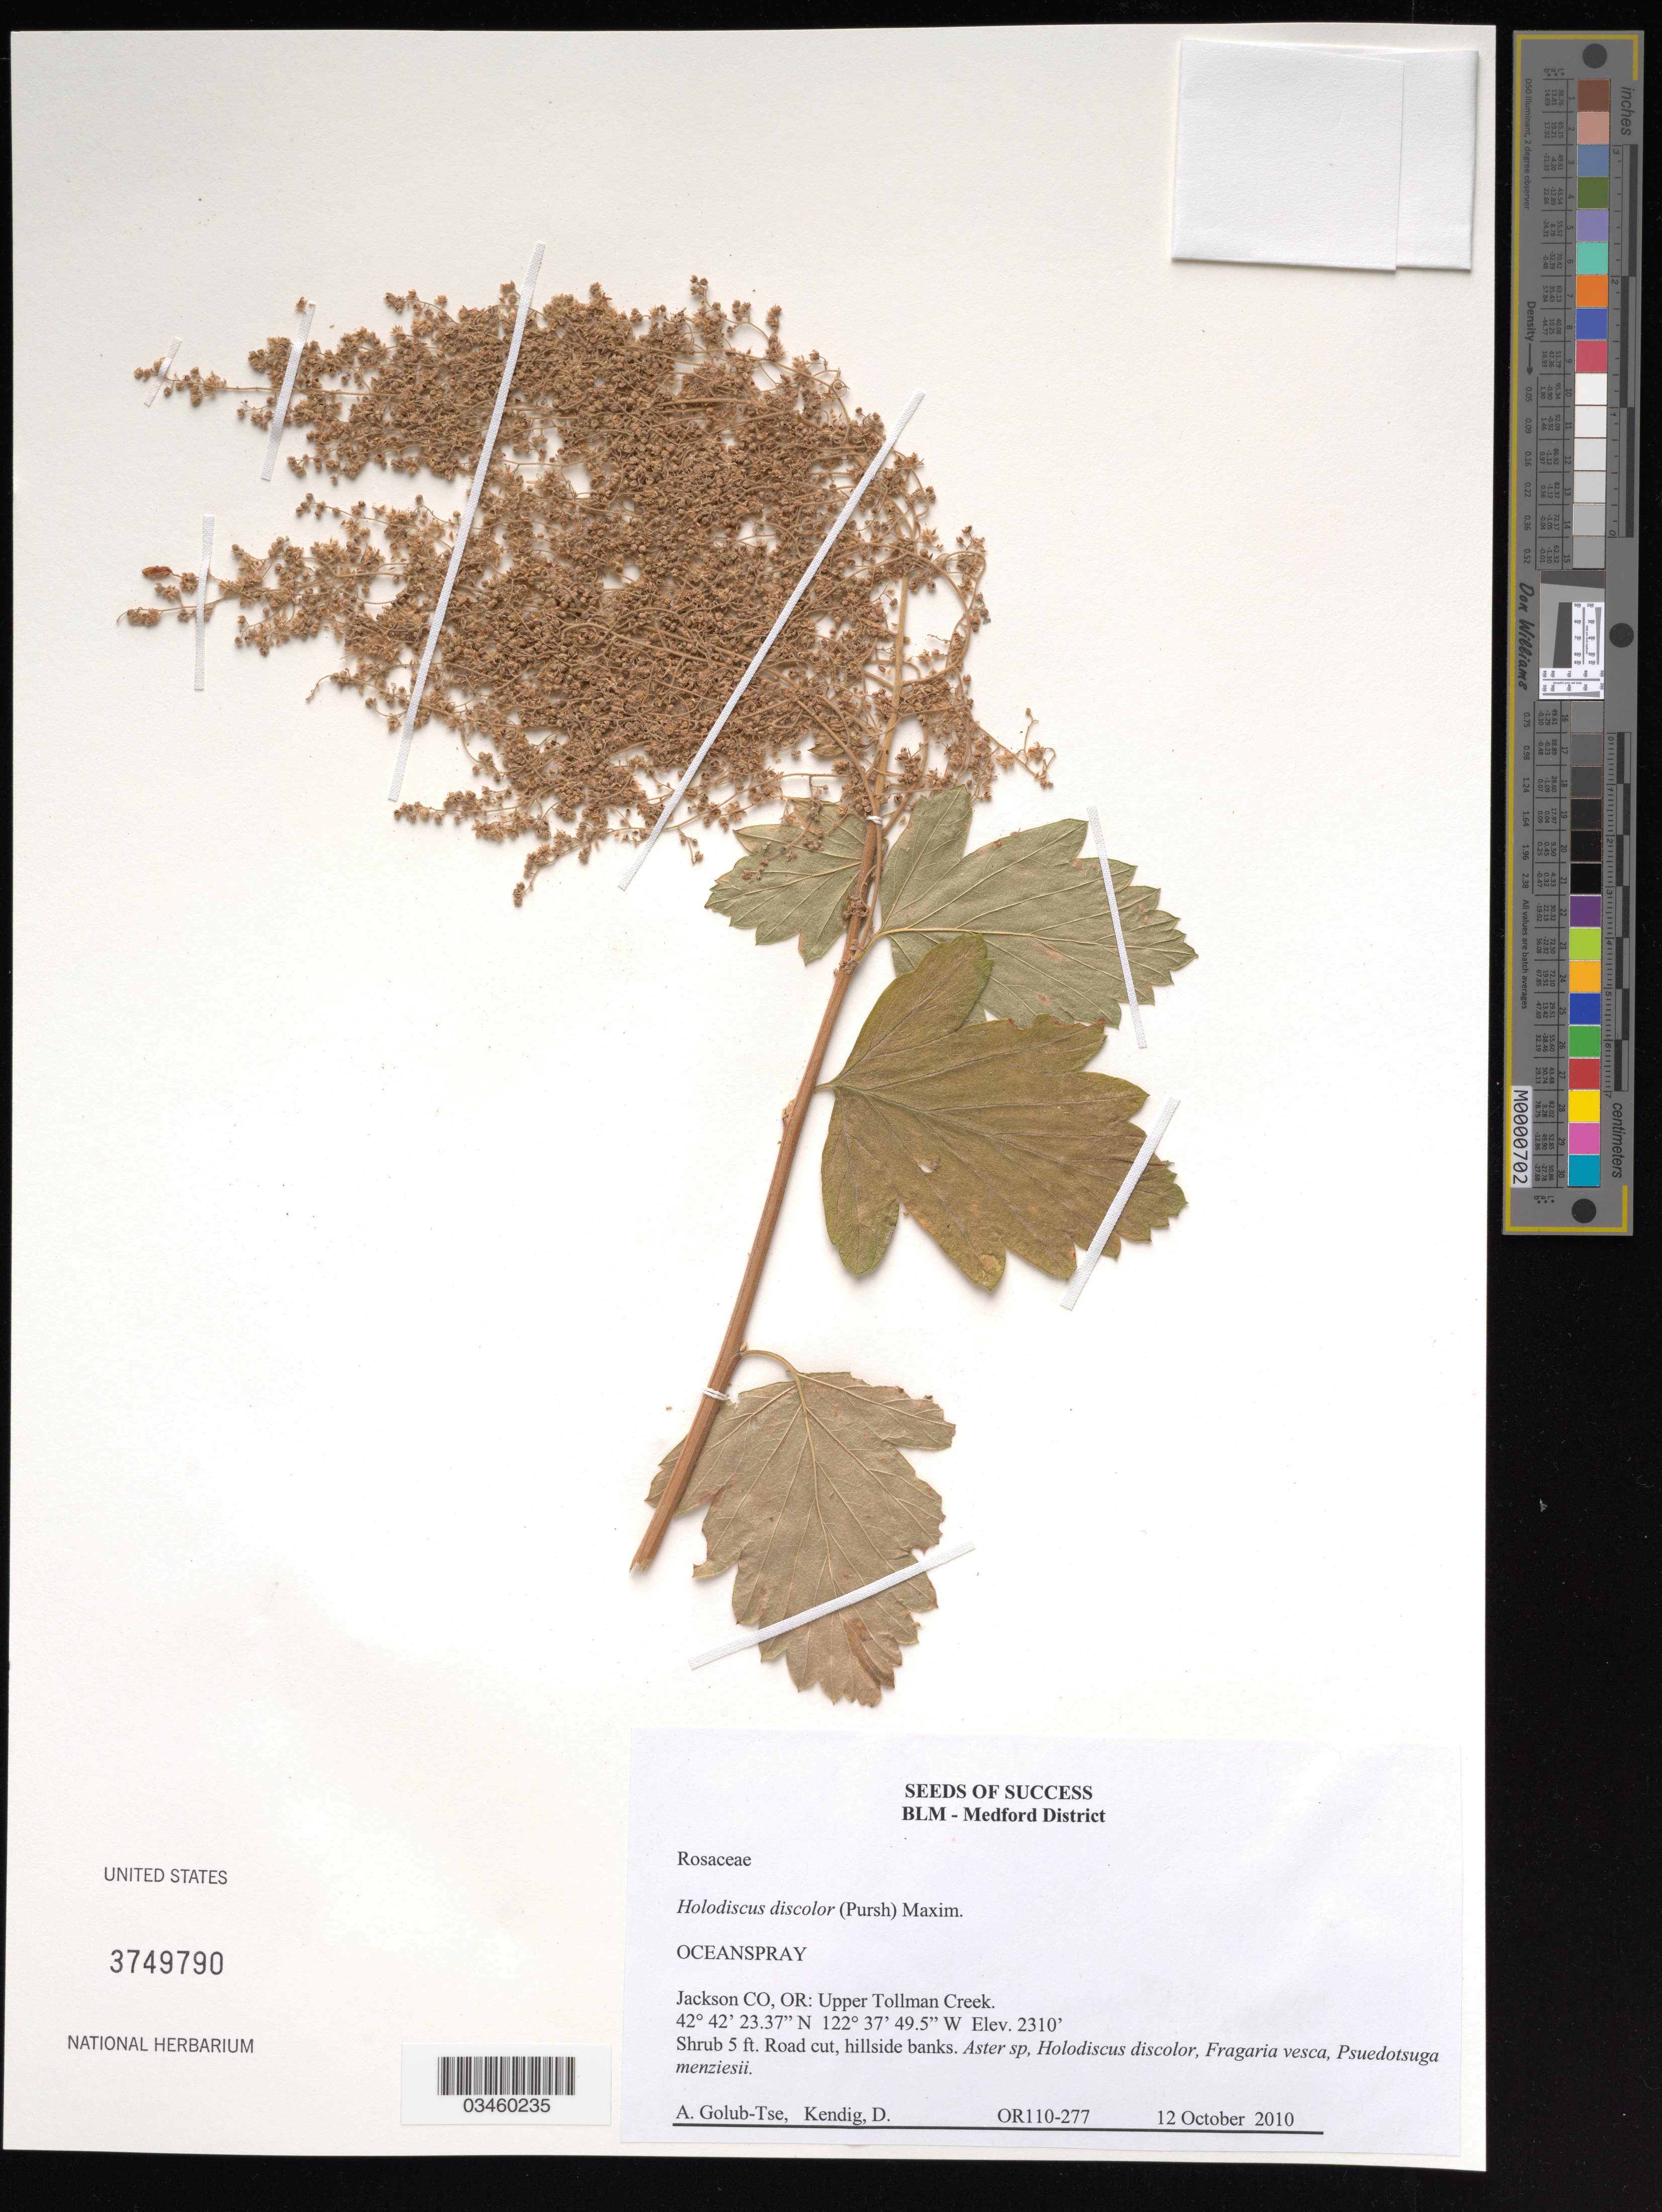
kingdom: Plantae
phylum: Tracheophyta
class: Magnoliopsida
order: Rosales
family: Rosaceae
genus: Holodiscus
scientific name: Holodiscus discolor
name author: (Pursh) Maxim.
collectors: A. Golub-Tse & D. Kendig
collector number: OR110-277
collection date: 2010-10-12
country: United States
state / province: Oregon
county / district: Jackson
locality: Upper Tollman Creek.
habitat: Road cut, hillside banks. With Aster sp., Fragaria vesca, ect.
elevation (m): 704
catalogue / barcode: US 3749790